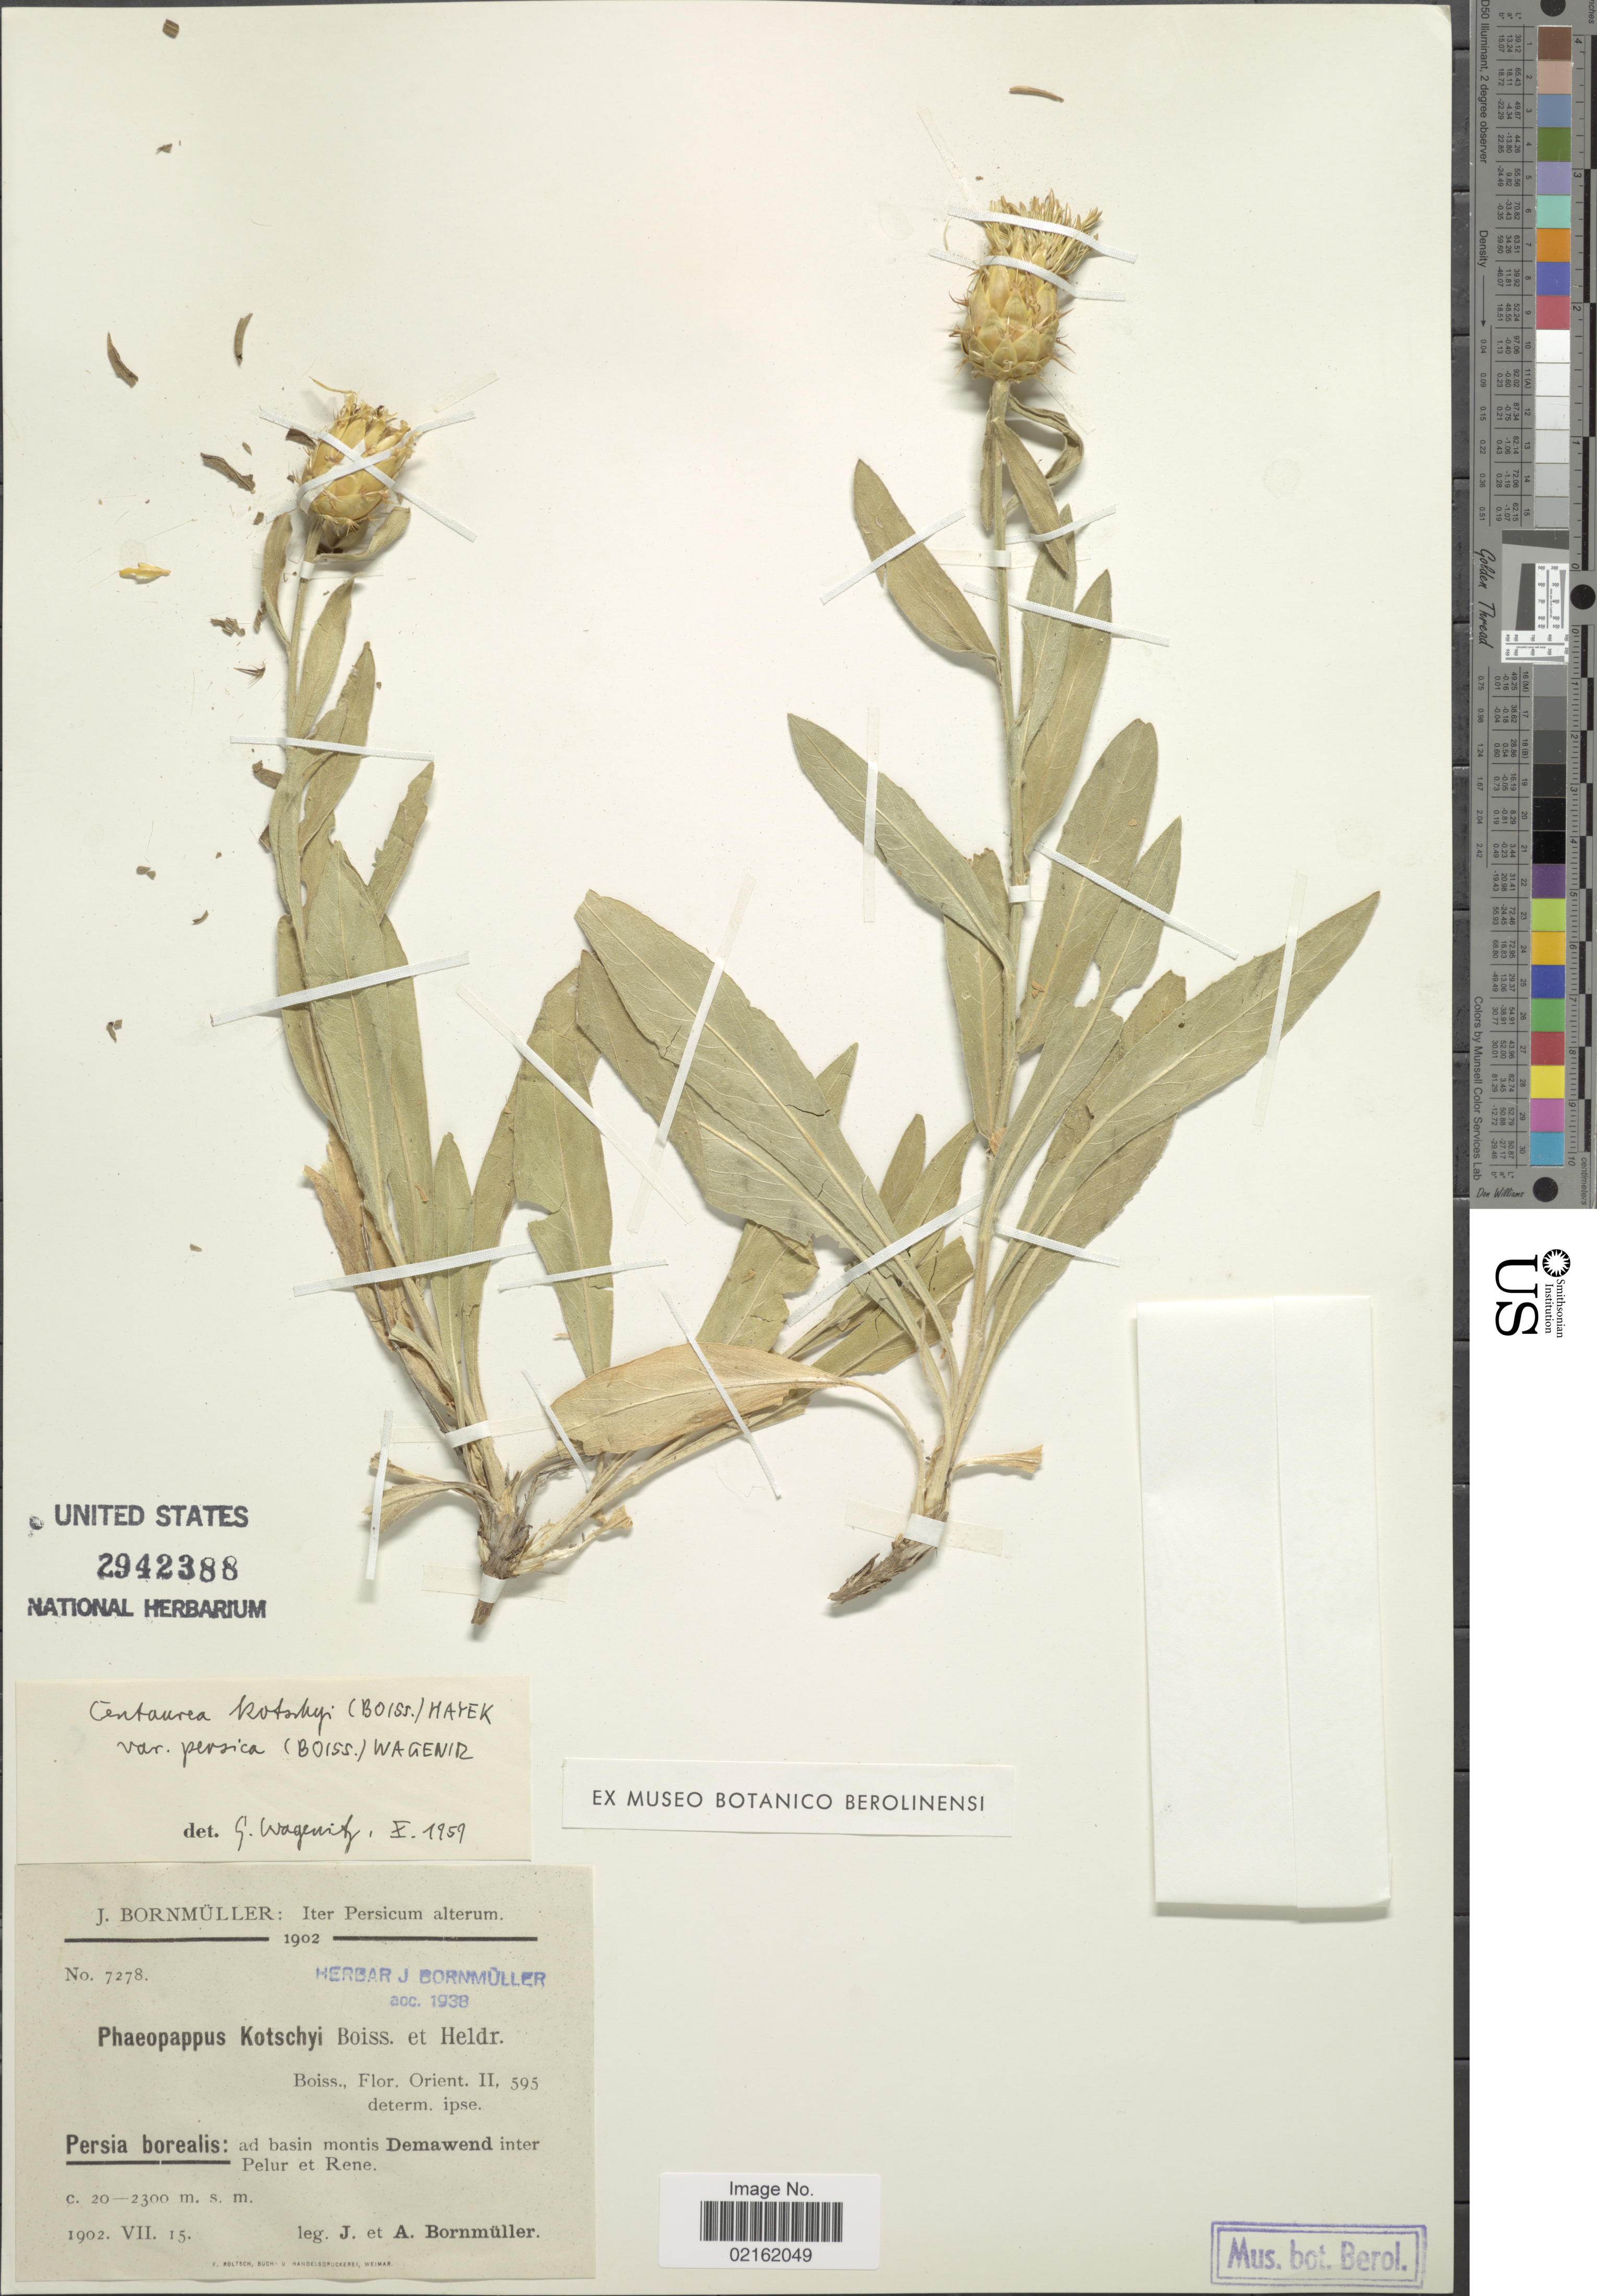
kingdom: Plantae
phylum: Tracheophyta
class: Magnoliopsida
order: Asterales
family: Asteraceae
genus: Centaurea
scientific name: Centaurea kotschyi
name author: (Boiss.) Hayek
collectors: J. Bornmüller & A. Bornmüller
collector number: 7278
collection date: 1902-07-15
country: Iran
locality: Persia borealis: ad basin montis Demawend inter Pelur et Rene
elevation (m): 2000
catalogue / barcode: US 2942388